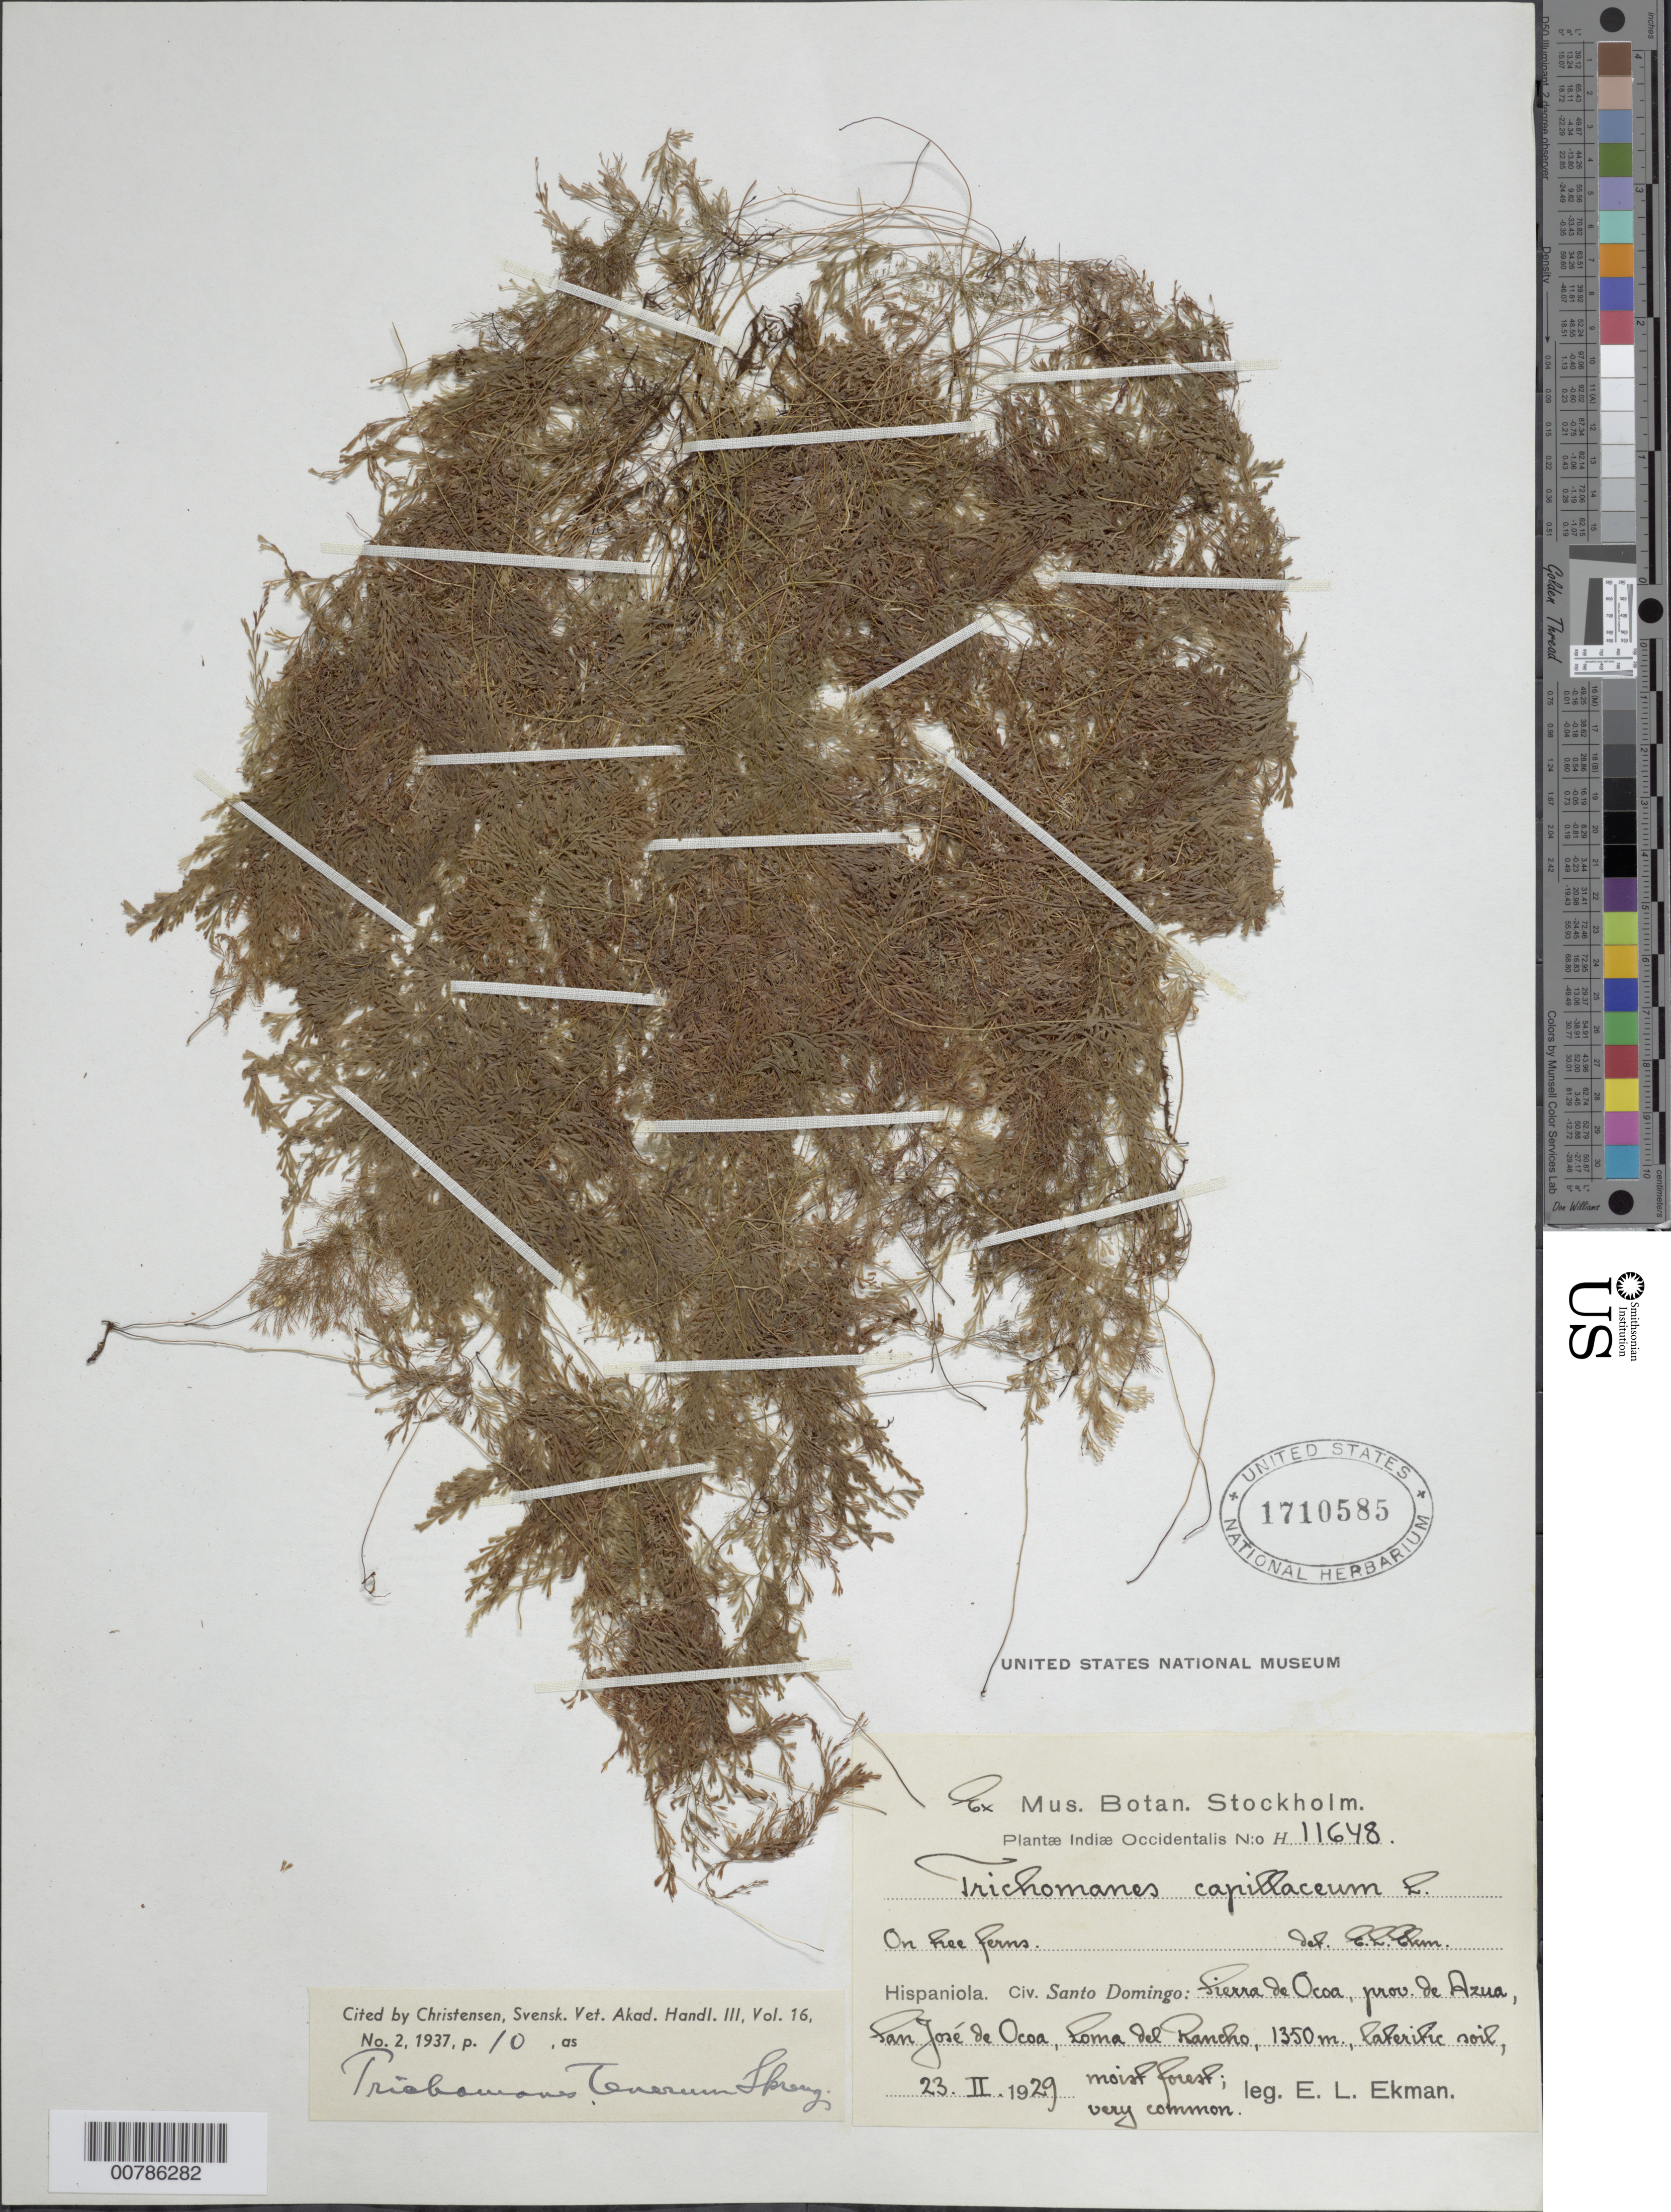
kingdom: Plantae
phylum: Tracheophyta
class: Polypodiopsida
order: Hymenophyllales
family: Hymenophyllaceae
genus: Polyphlebium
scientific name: Polyphlebium angustatum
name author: (Carmich.) Ebihara & Dubuisson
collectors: E. L. Ekman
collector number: H 11648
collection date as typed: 23 Feb 1929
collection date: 1929-02-23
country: Dominican Republic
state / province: Azua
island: Hispaniola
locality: Sierra de Ocoa, San José de Ocoa, Loma del Rancho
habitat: Moist forest, lateritic soil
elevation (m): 1350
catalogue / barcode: US 1710585